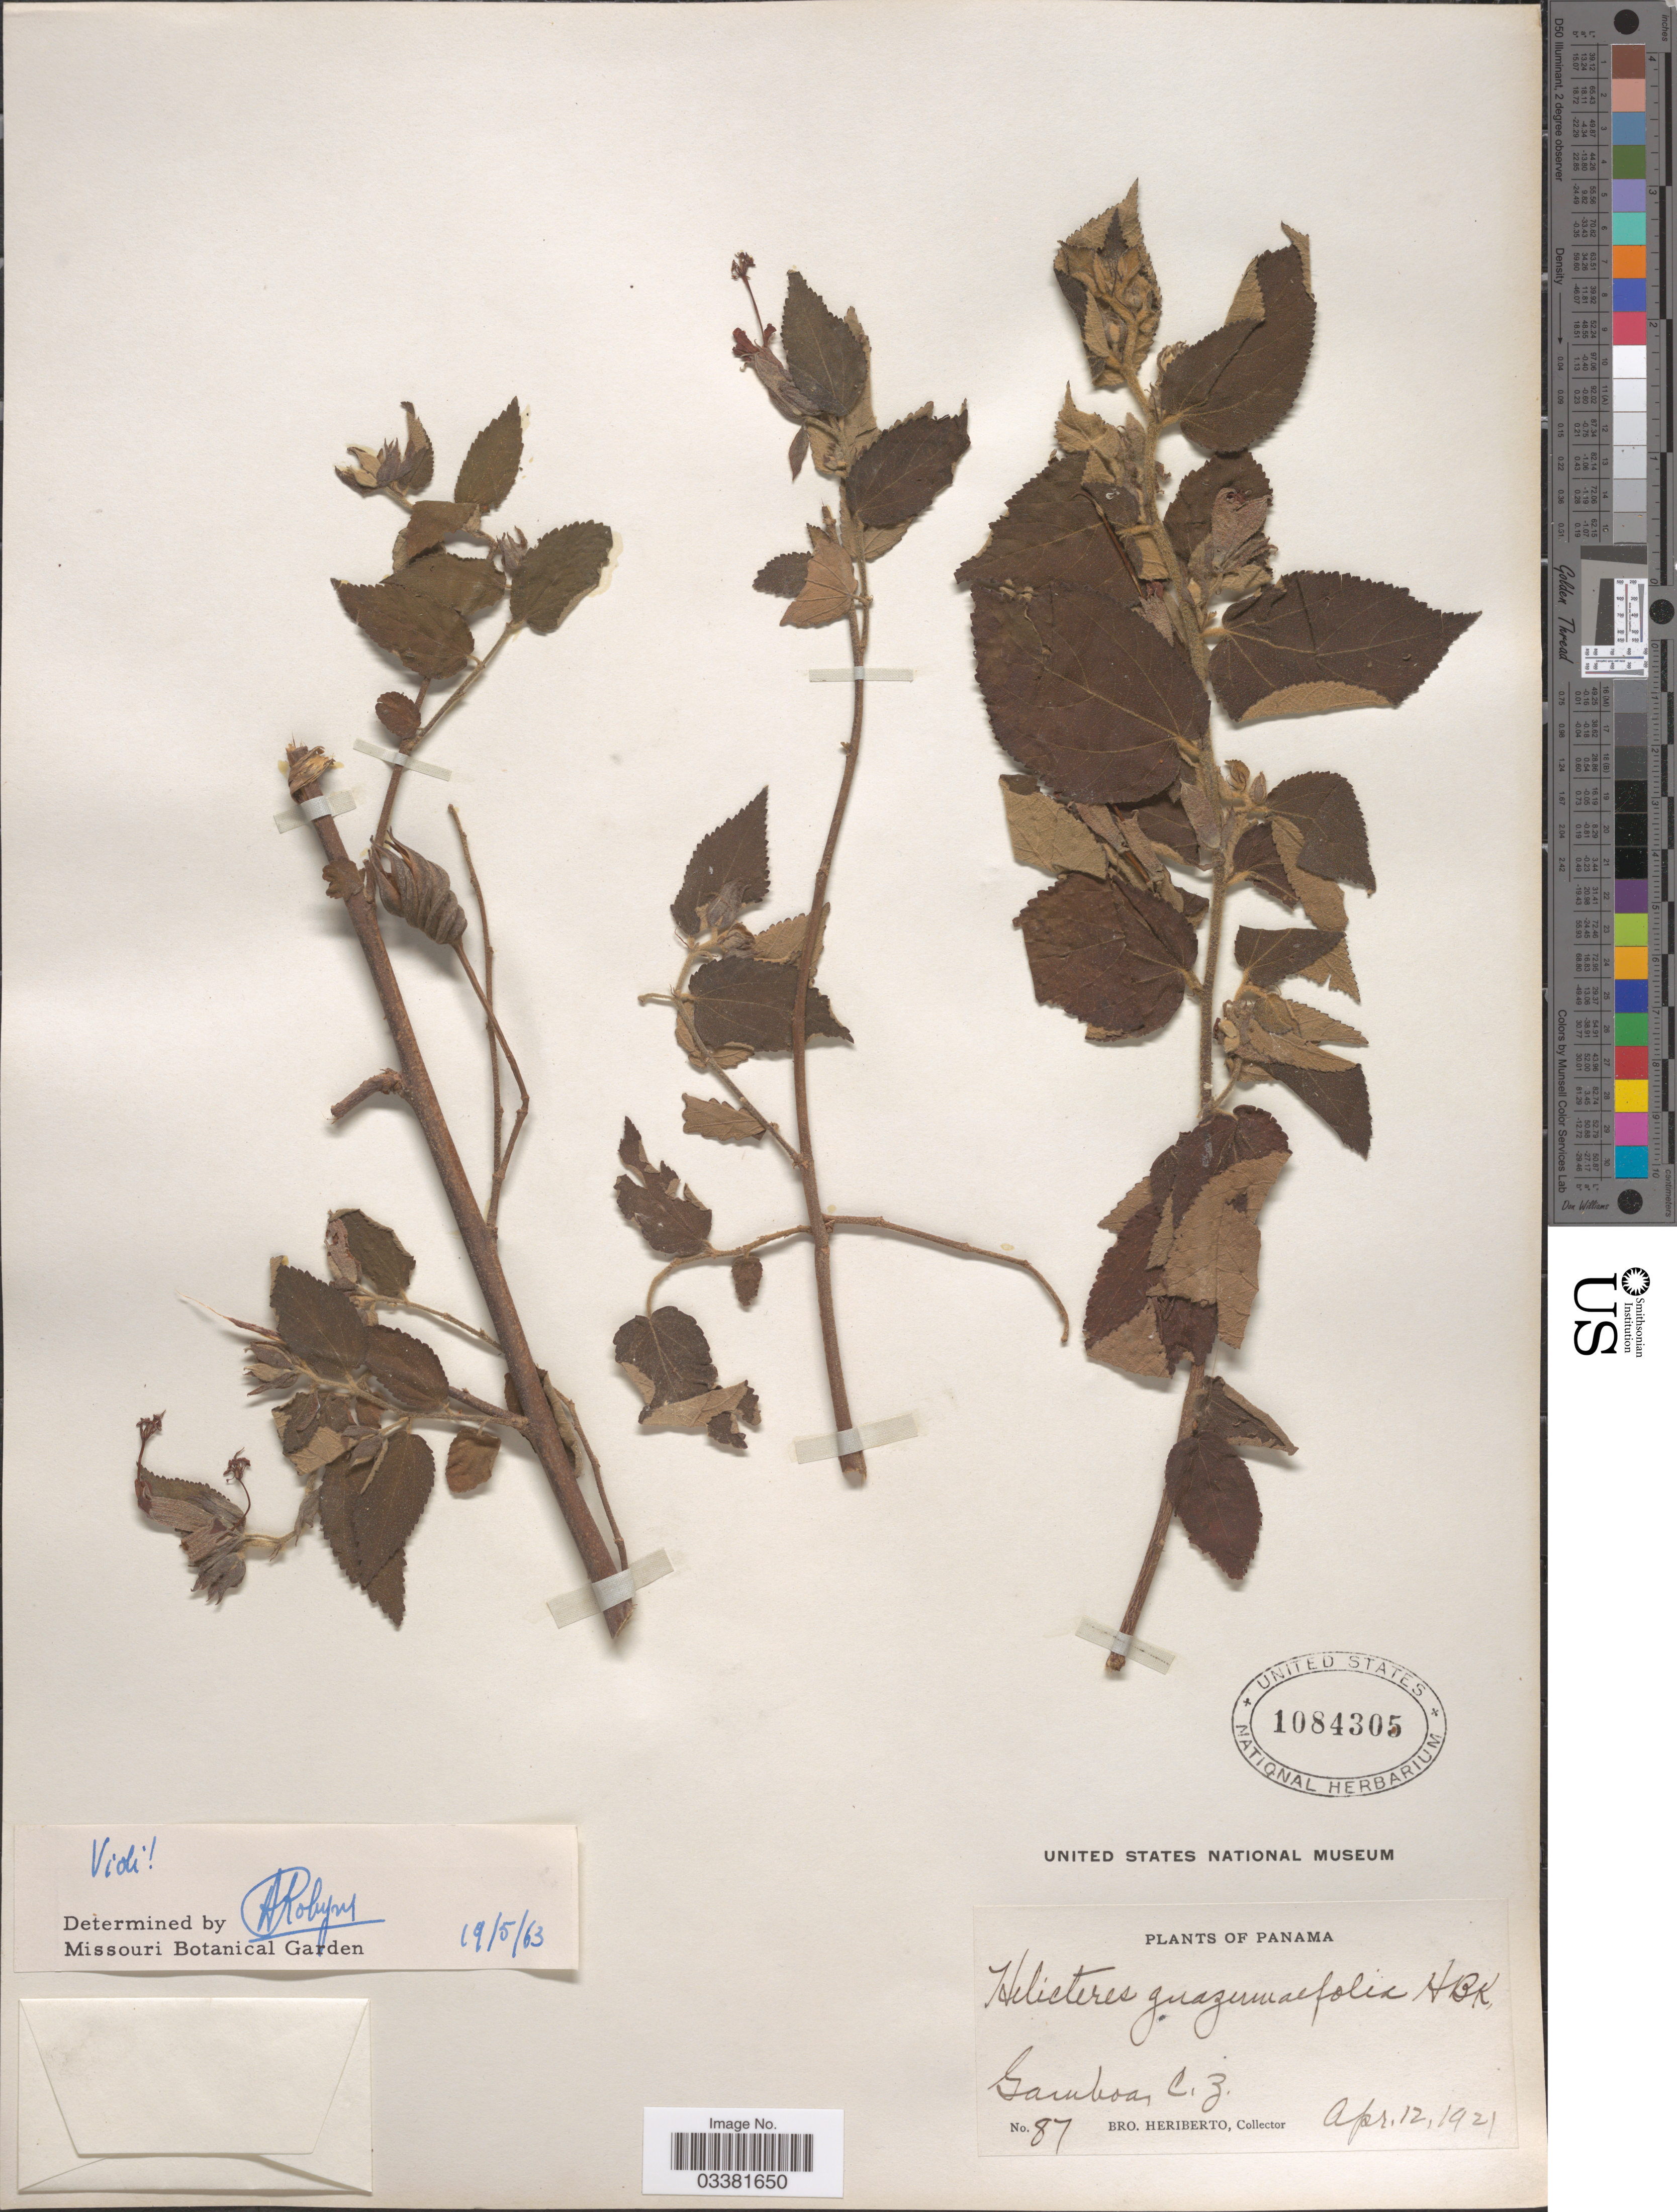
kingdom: Plantae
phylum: Tracheophyta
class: Magnoliopsida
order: Malvales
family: Malvaceae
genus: Helicteres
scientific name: Helicteres guazumifolia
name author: Kunth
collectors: B. Heriberto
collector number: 87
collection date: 1921-04-12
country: Panama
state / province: Colón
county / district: Canal Zone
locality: Gamboa, C.Z.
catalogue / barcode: US 1084305